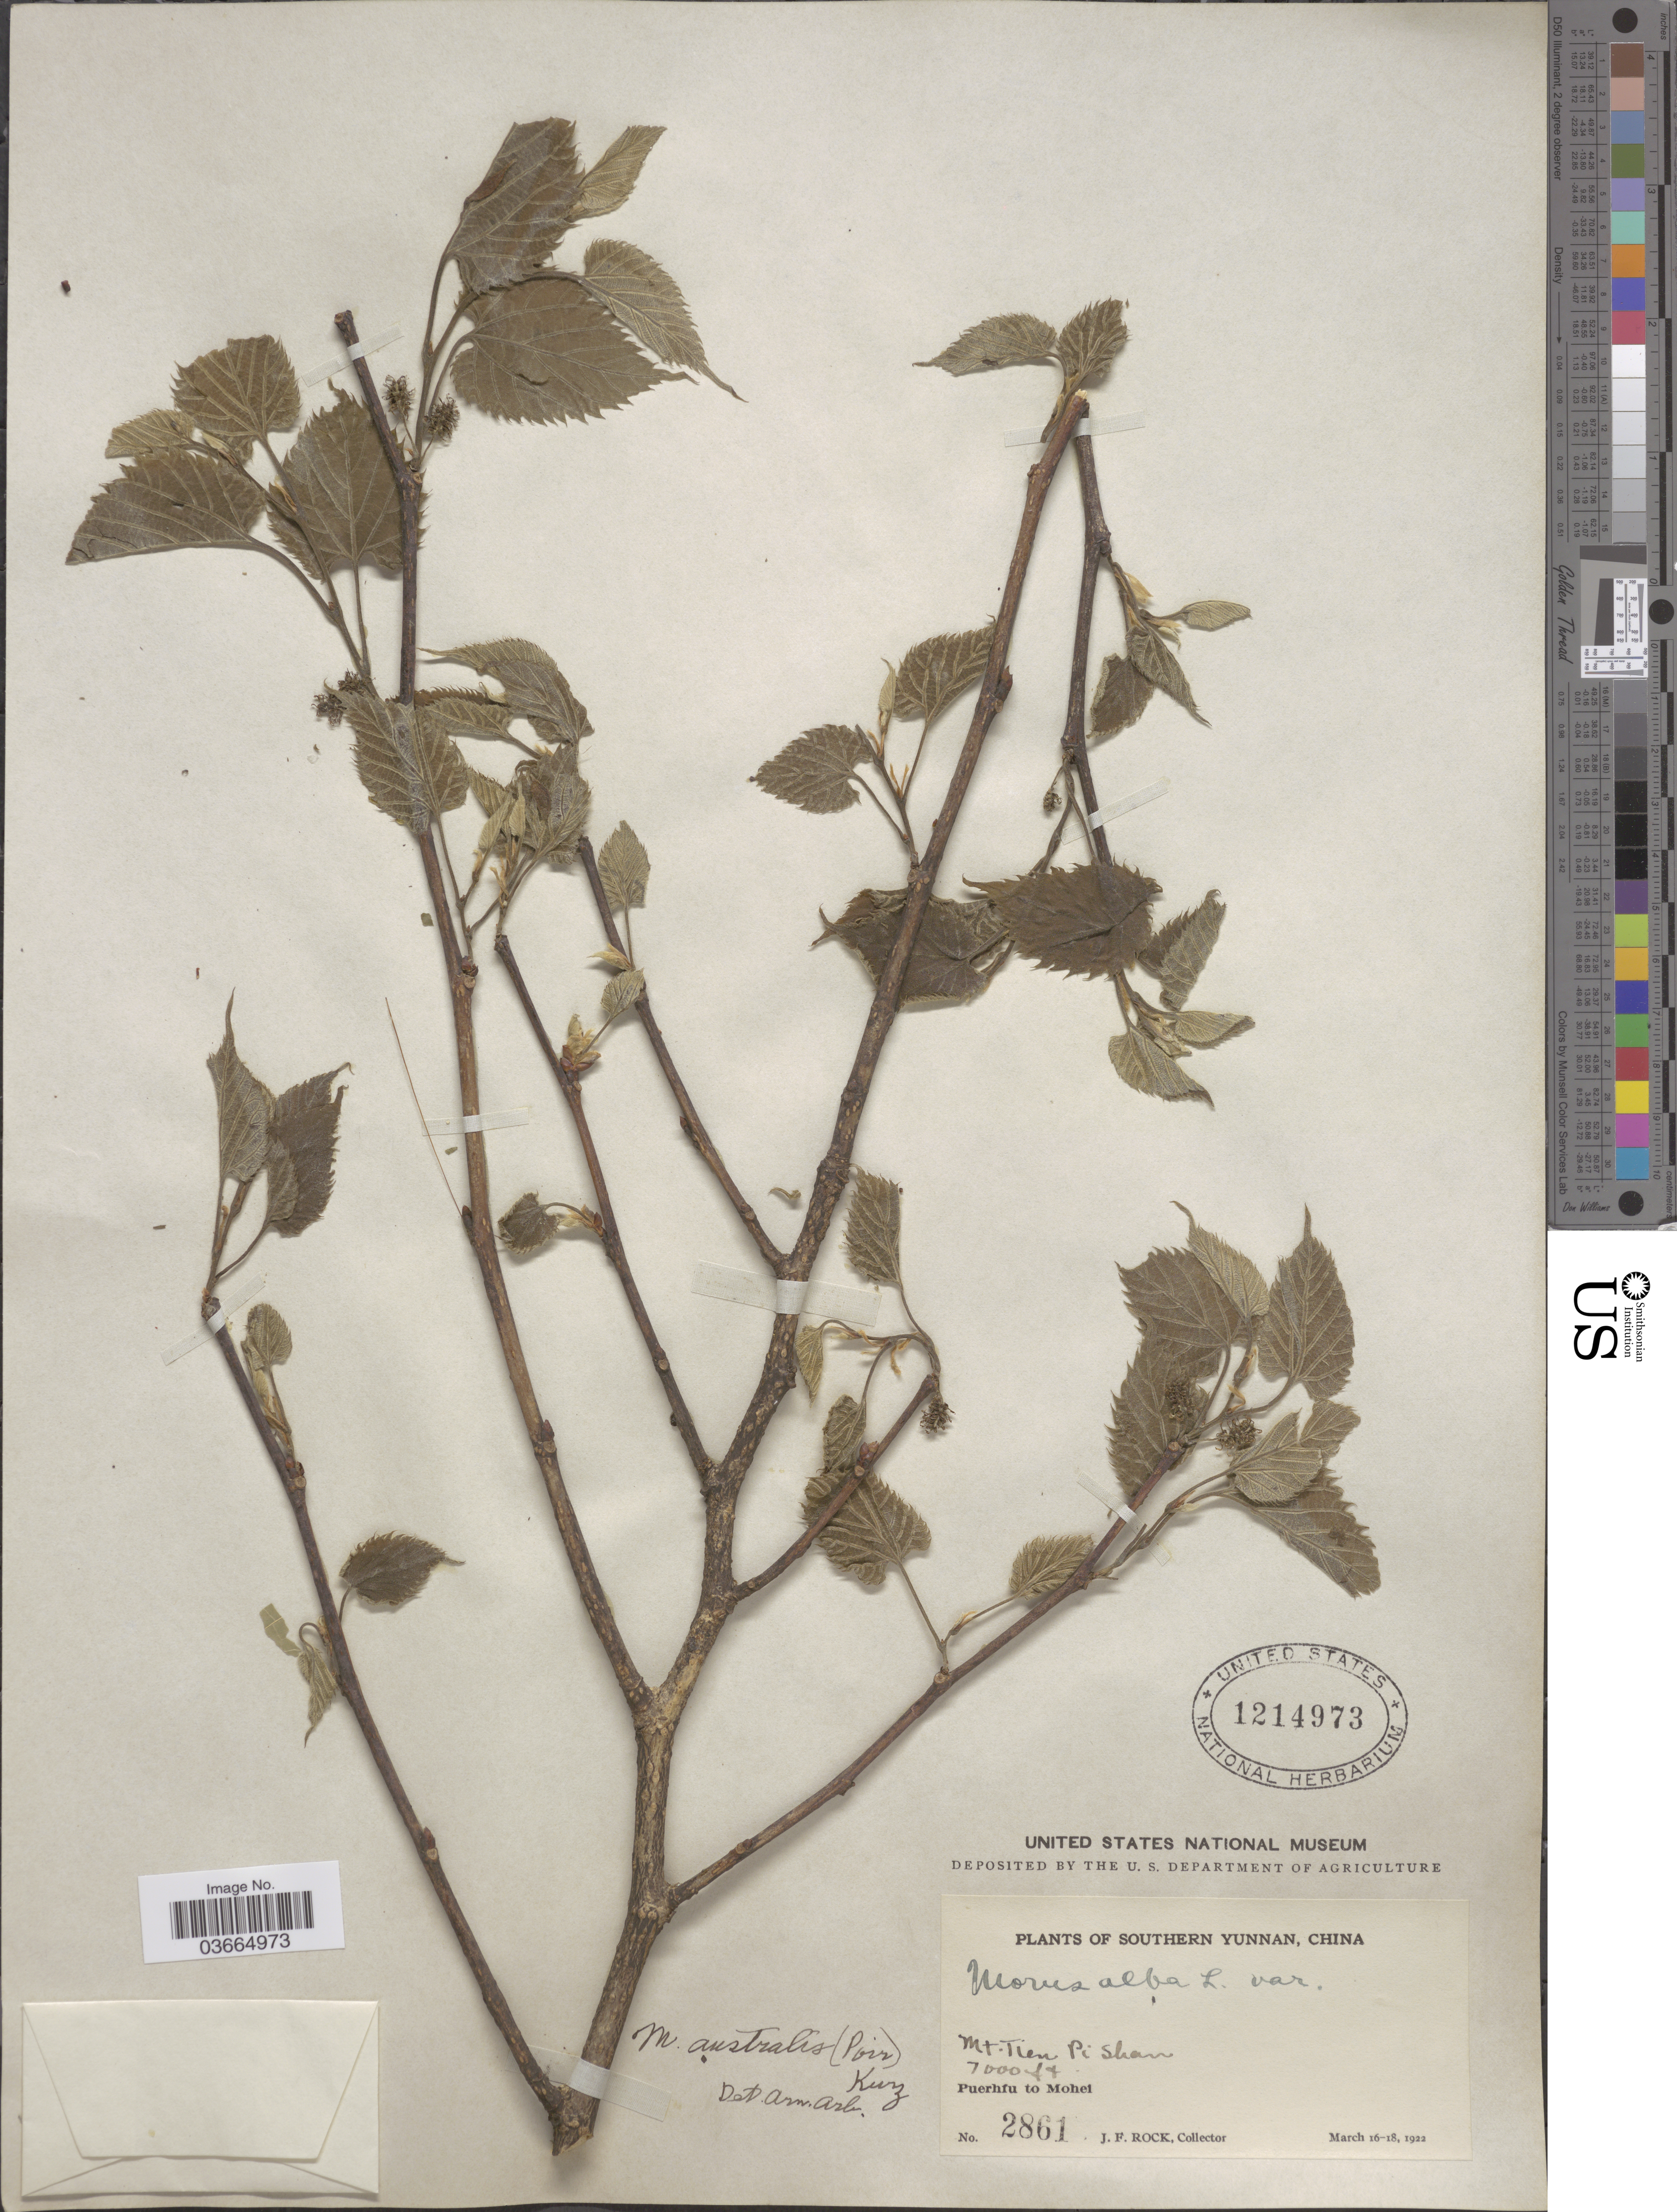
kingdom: Plantae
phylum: Tracheophyta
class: Magnoliopsida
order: Rosales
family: Moraceae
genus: Morus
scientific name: Morus australis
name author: Poir.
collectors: J. Rock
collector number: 2861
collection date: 1922-03-16/1922-03-18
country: China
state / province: Yunnan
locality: Southern Yunnan. Mt Tien Pi Shan. Puerhfu to Mohei.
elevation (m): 2134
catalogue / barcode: US 1214973